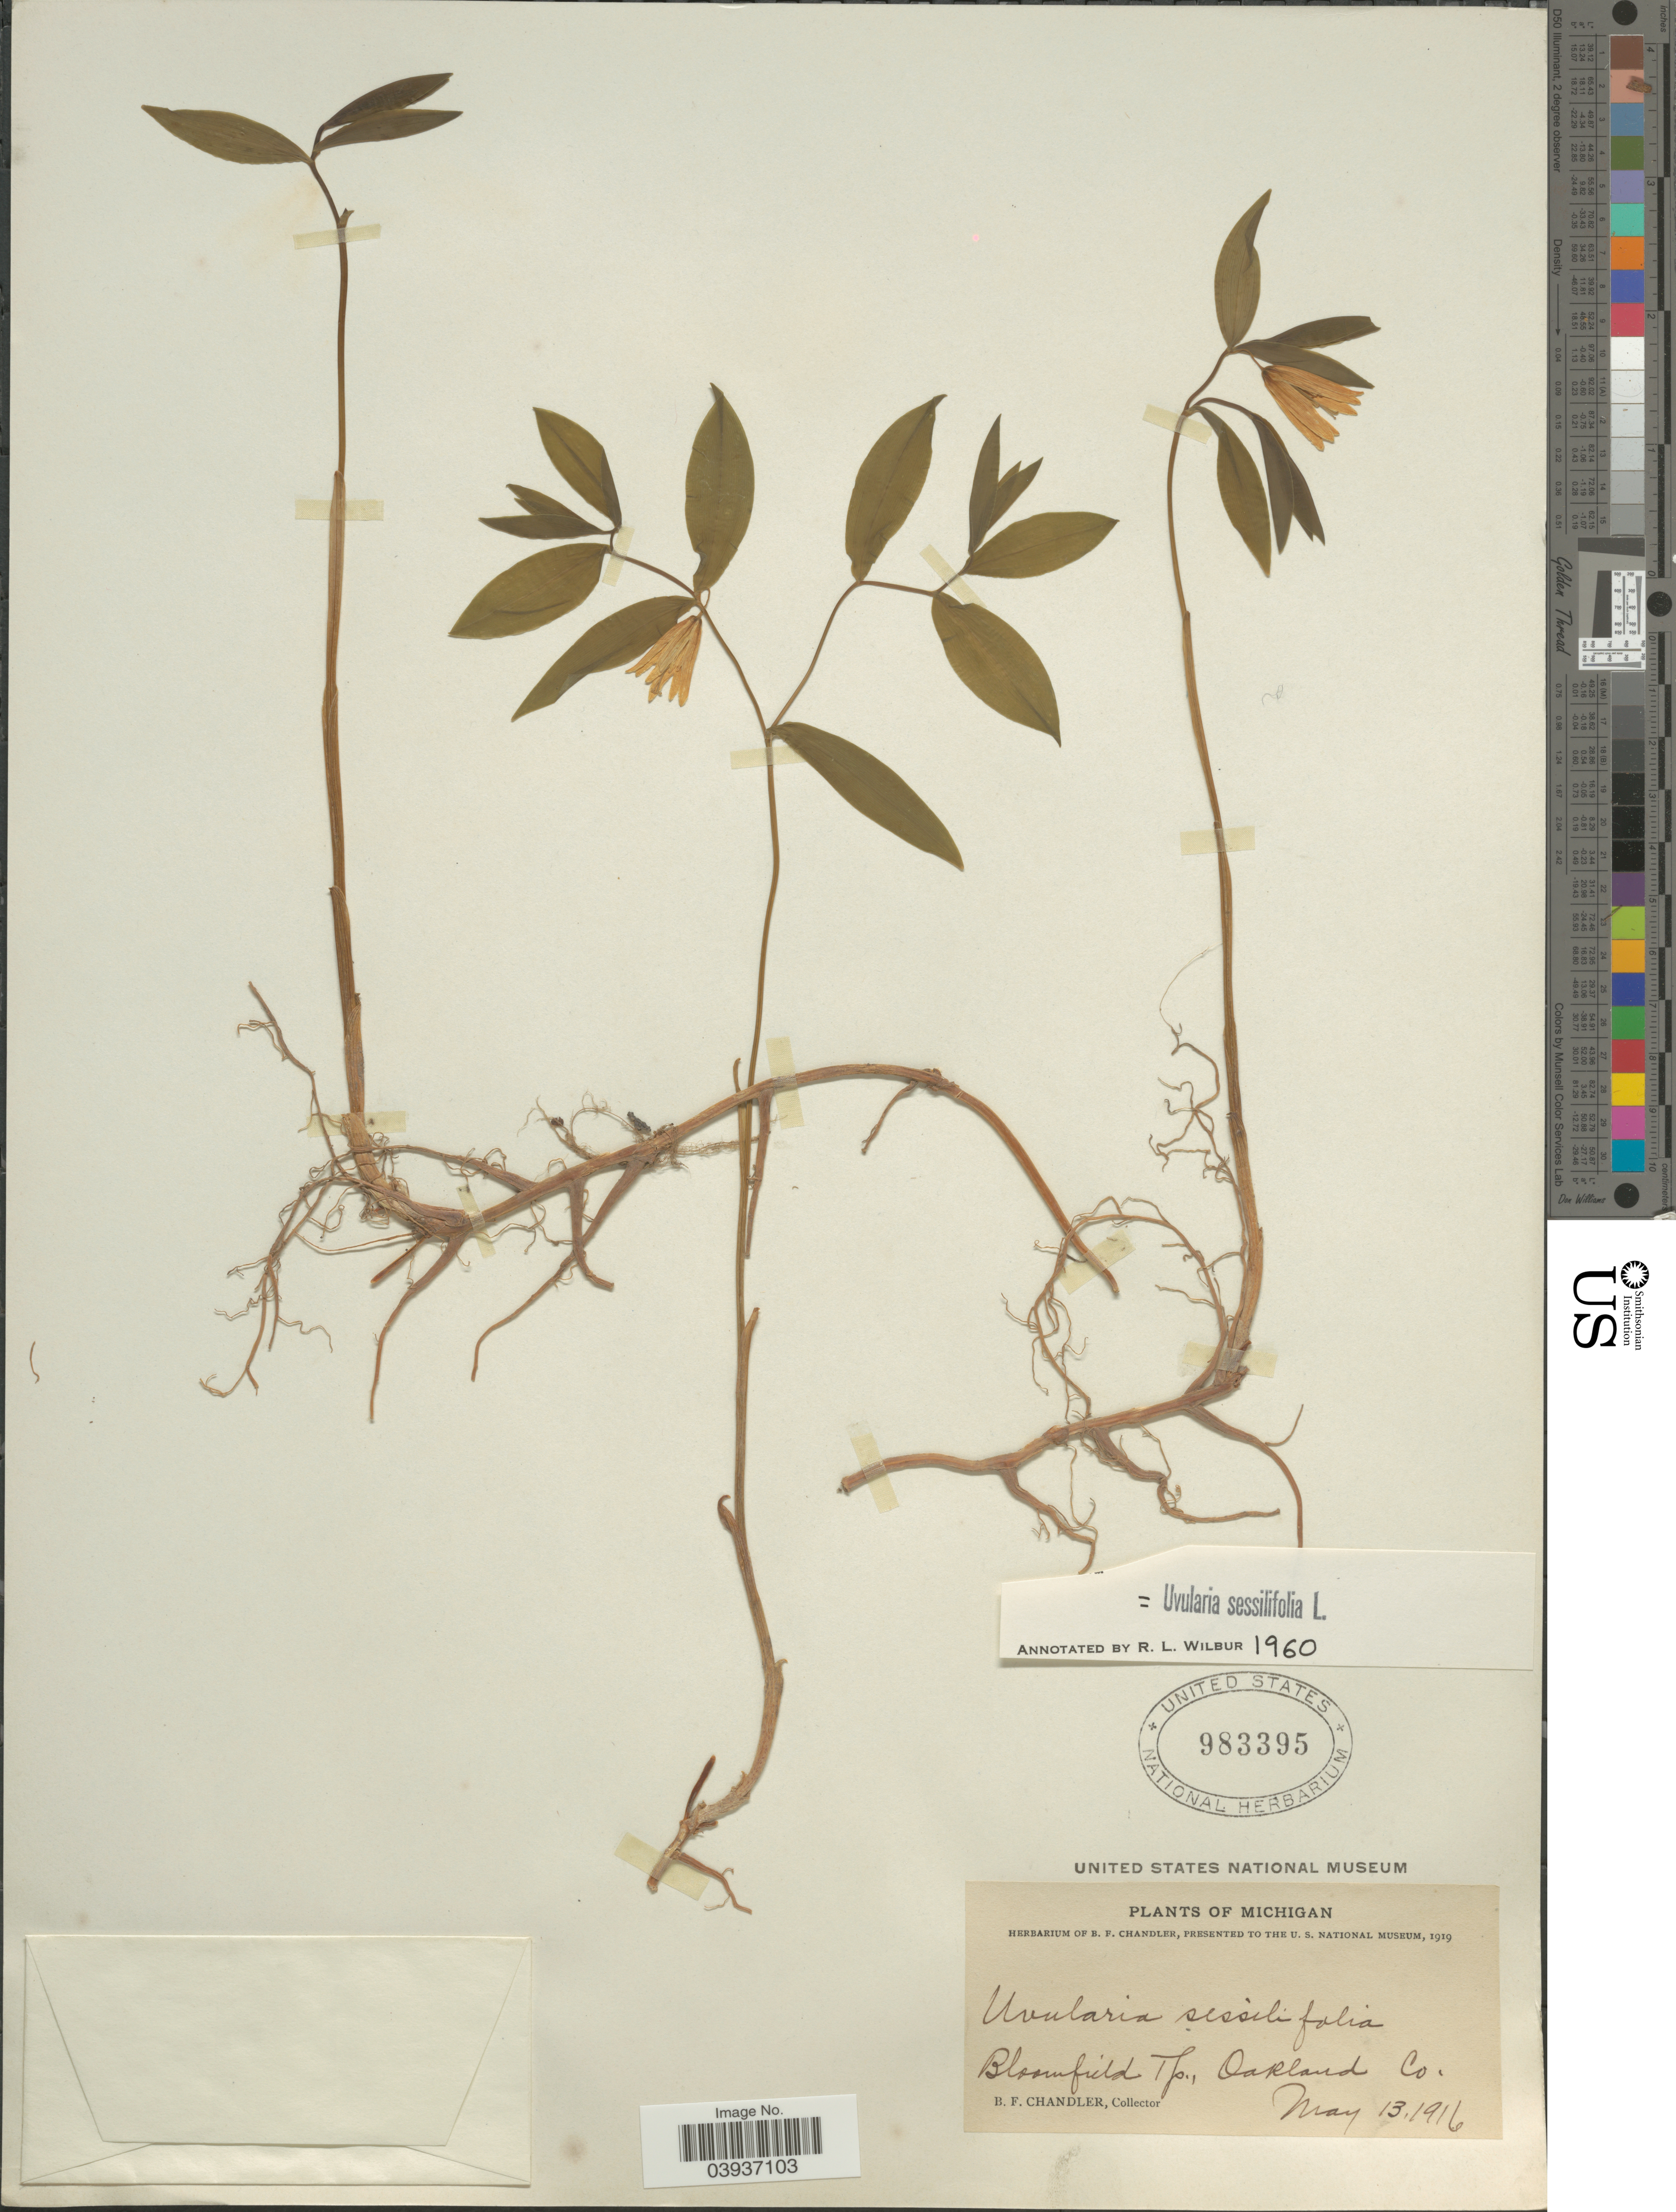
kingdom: Plantae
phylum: Tracheophyta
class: Liliopsida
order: Liliales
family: Colchicaceae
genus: Uvularia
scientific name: Uvularia sessilifolia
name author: L.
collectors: B. F. Chandler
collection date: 1916-05-13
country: United States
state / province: Michigan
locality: Bloomfield Tp., Oakland Co.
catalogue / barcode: US 983395